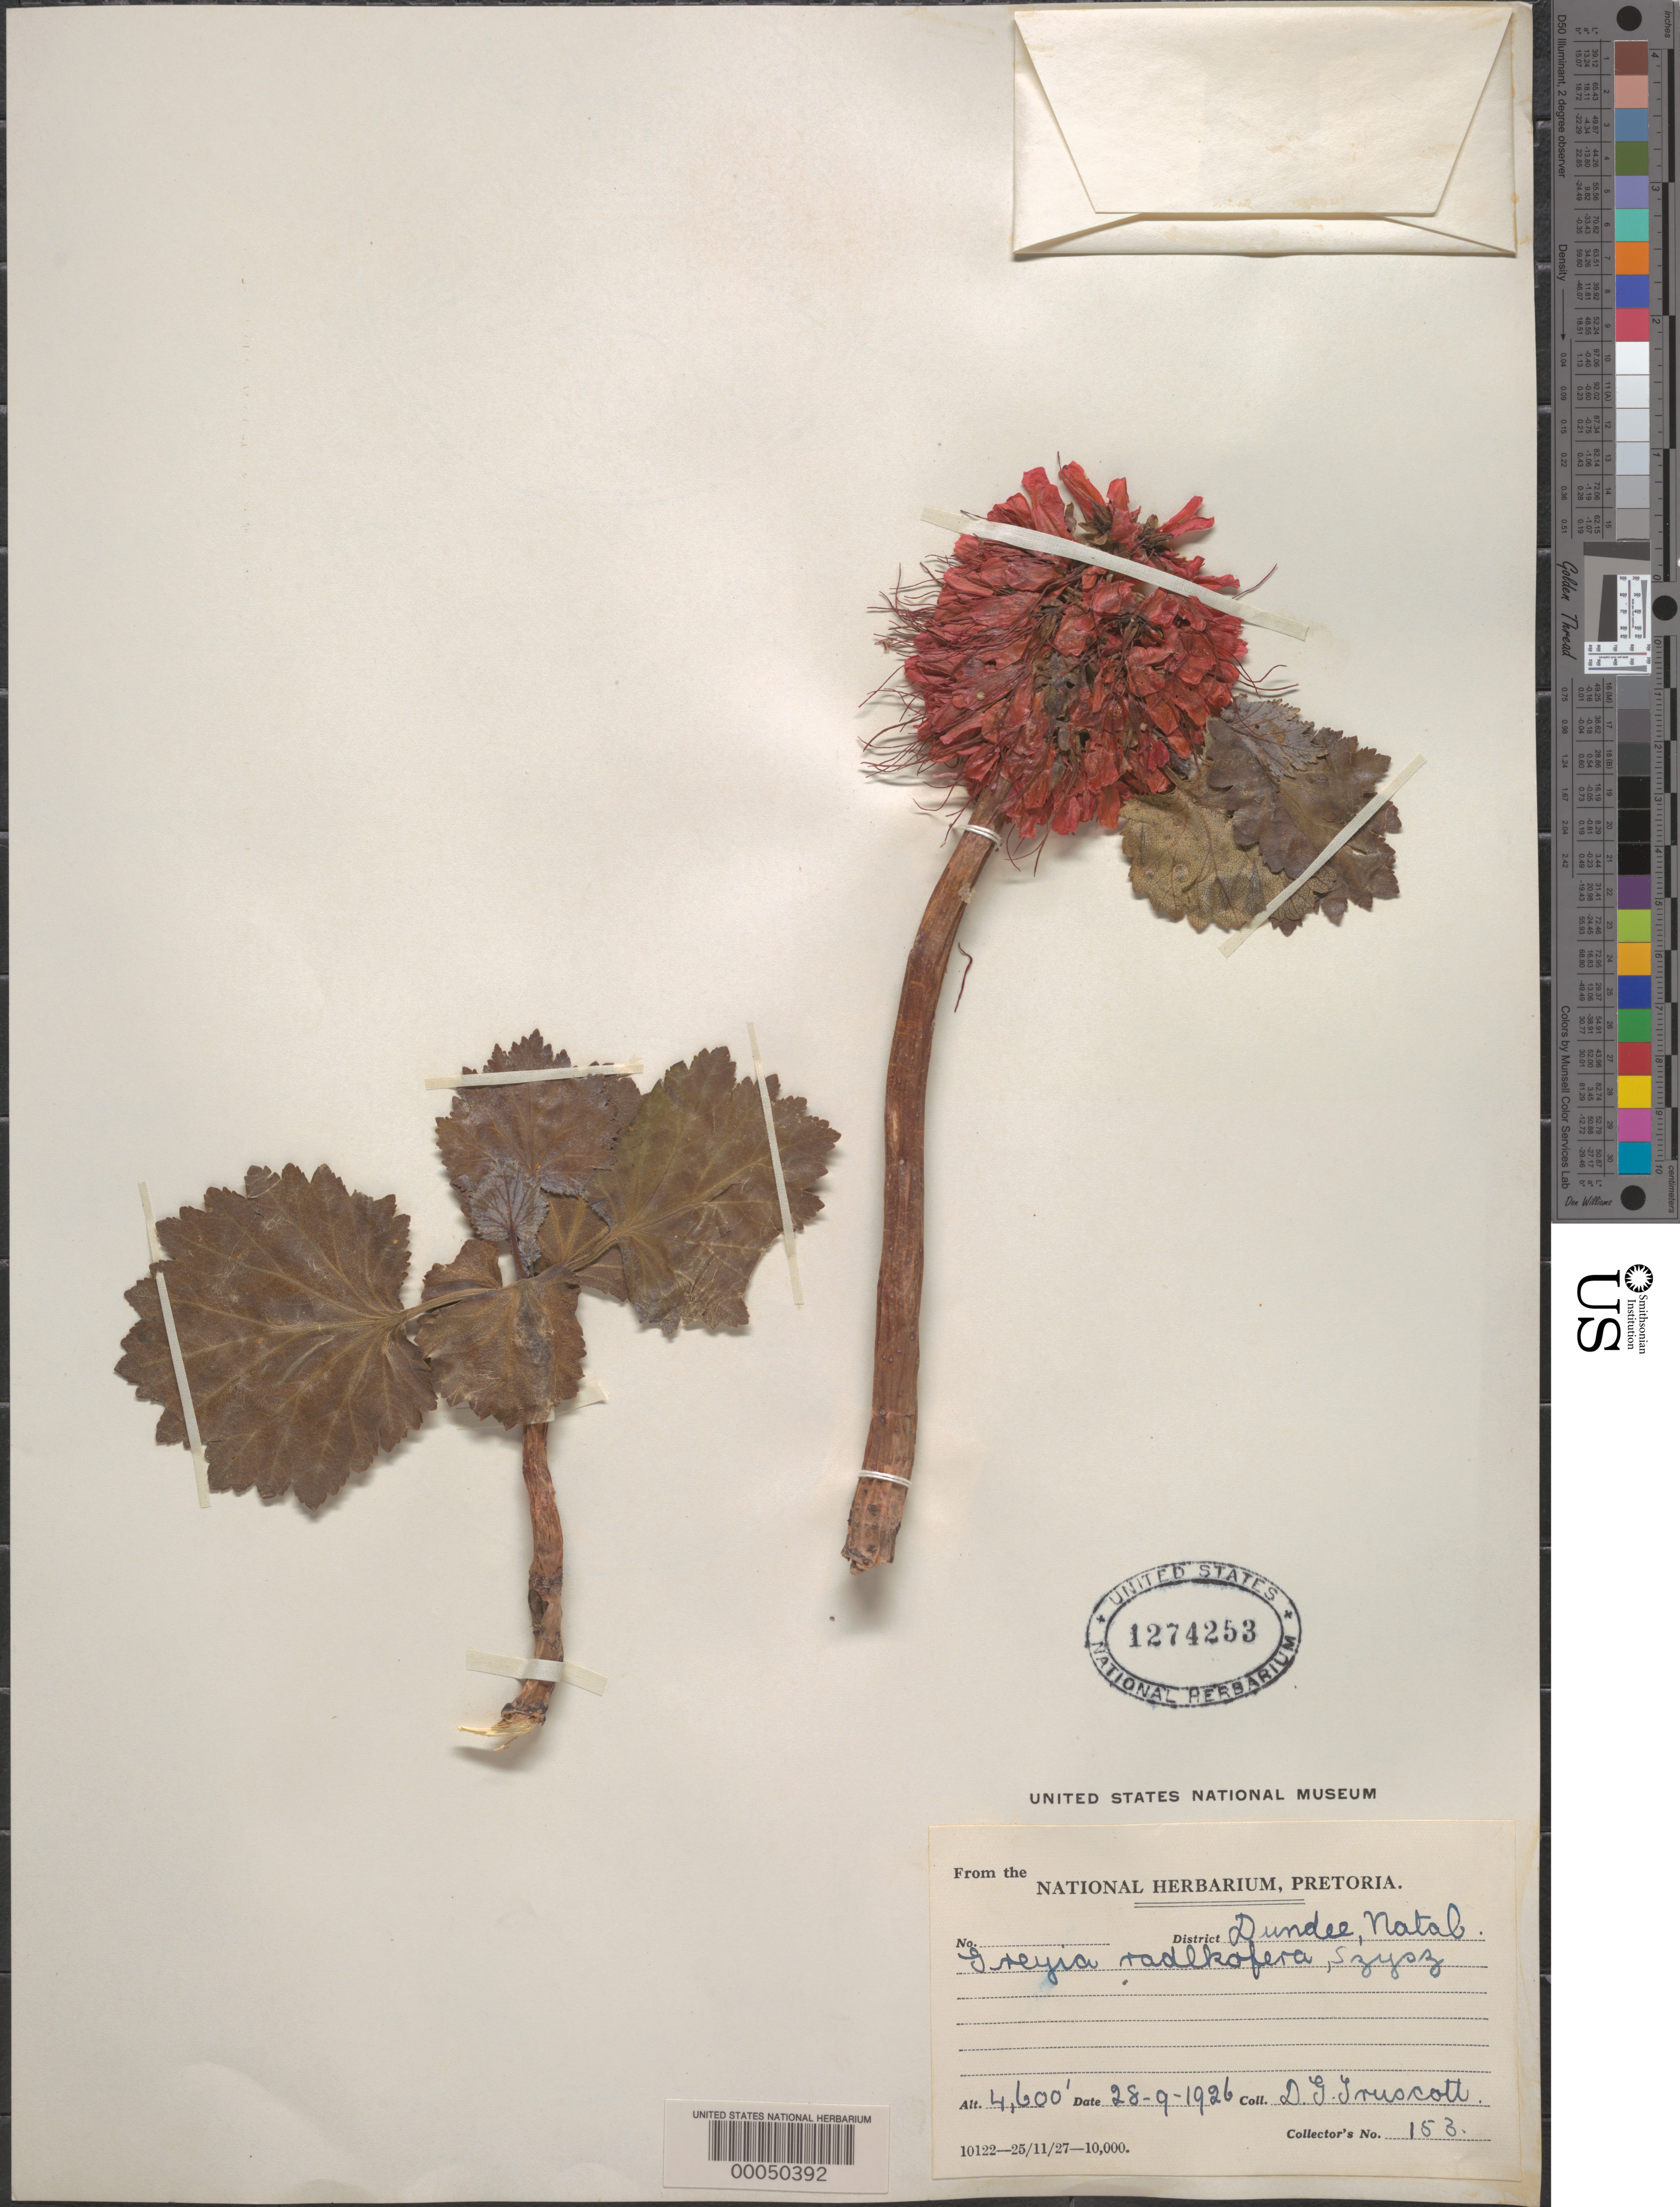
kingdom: Plantae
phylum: Tracheophyta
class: Magnoliopsida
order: Geraniales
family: Francoaceae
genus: Greyia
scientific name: Greyia radlkoferi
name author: Szyszyl.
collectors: D. Truscott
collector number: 153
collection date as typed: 28 Sep 1926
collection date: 1926-09-28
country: South Africa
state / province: KwaZulu-Natal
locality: Dundee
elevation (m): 1402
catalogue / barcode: US 1274253